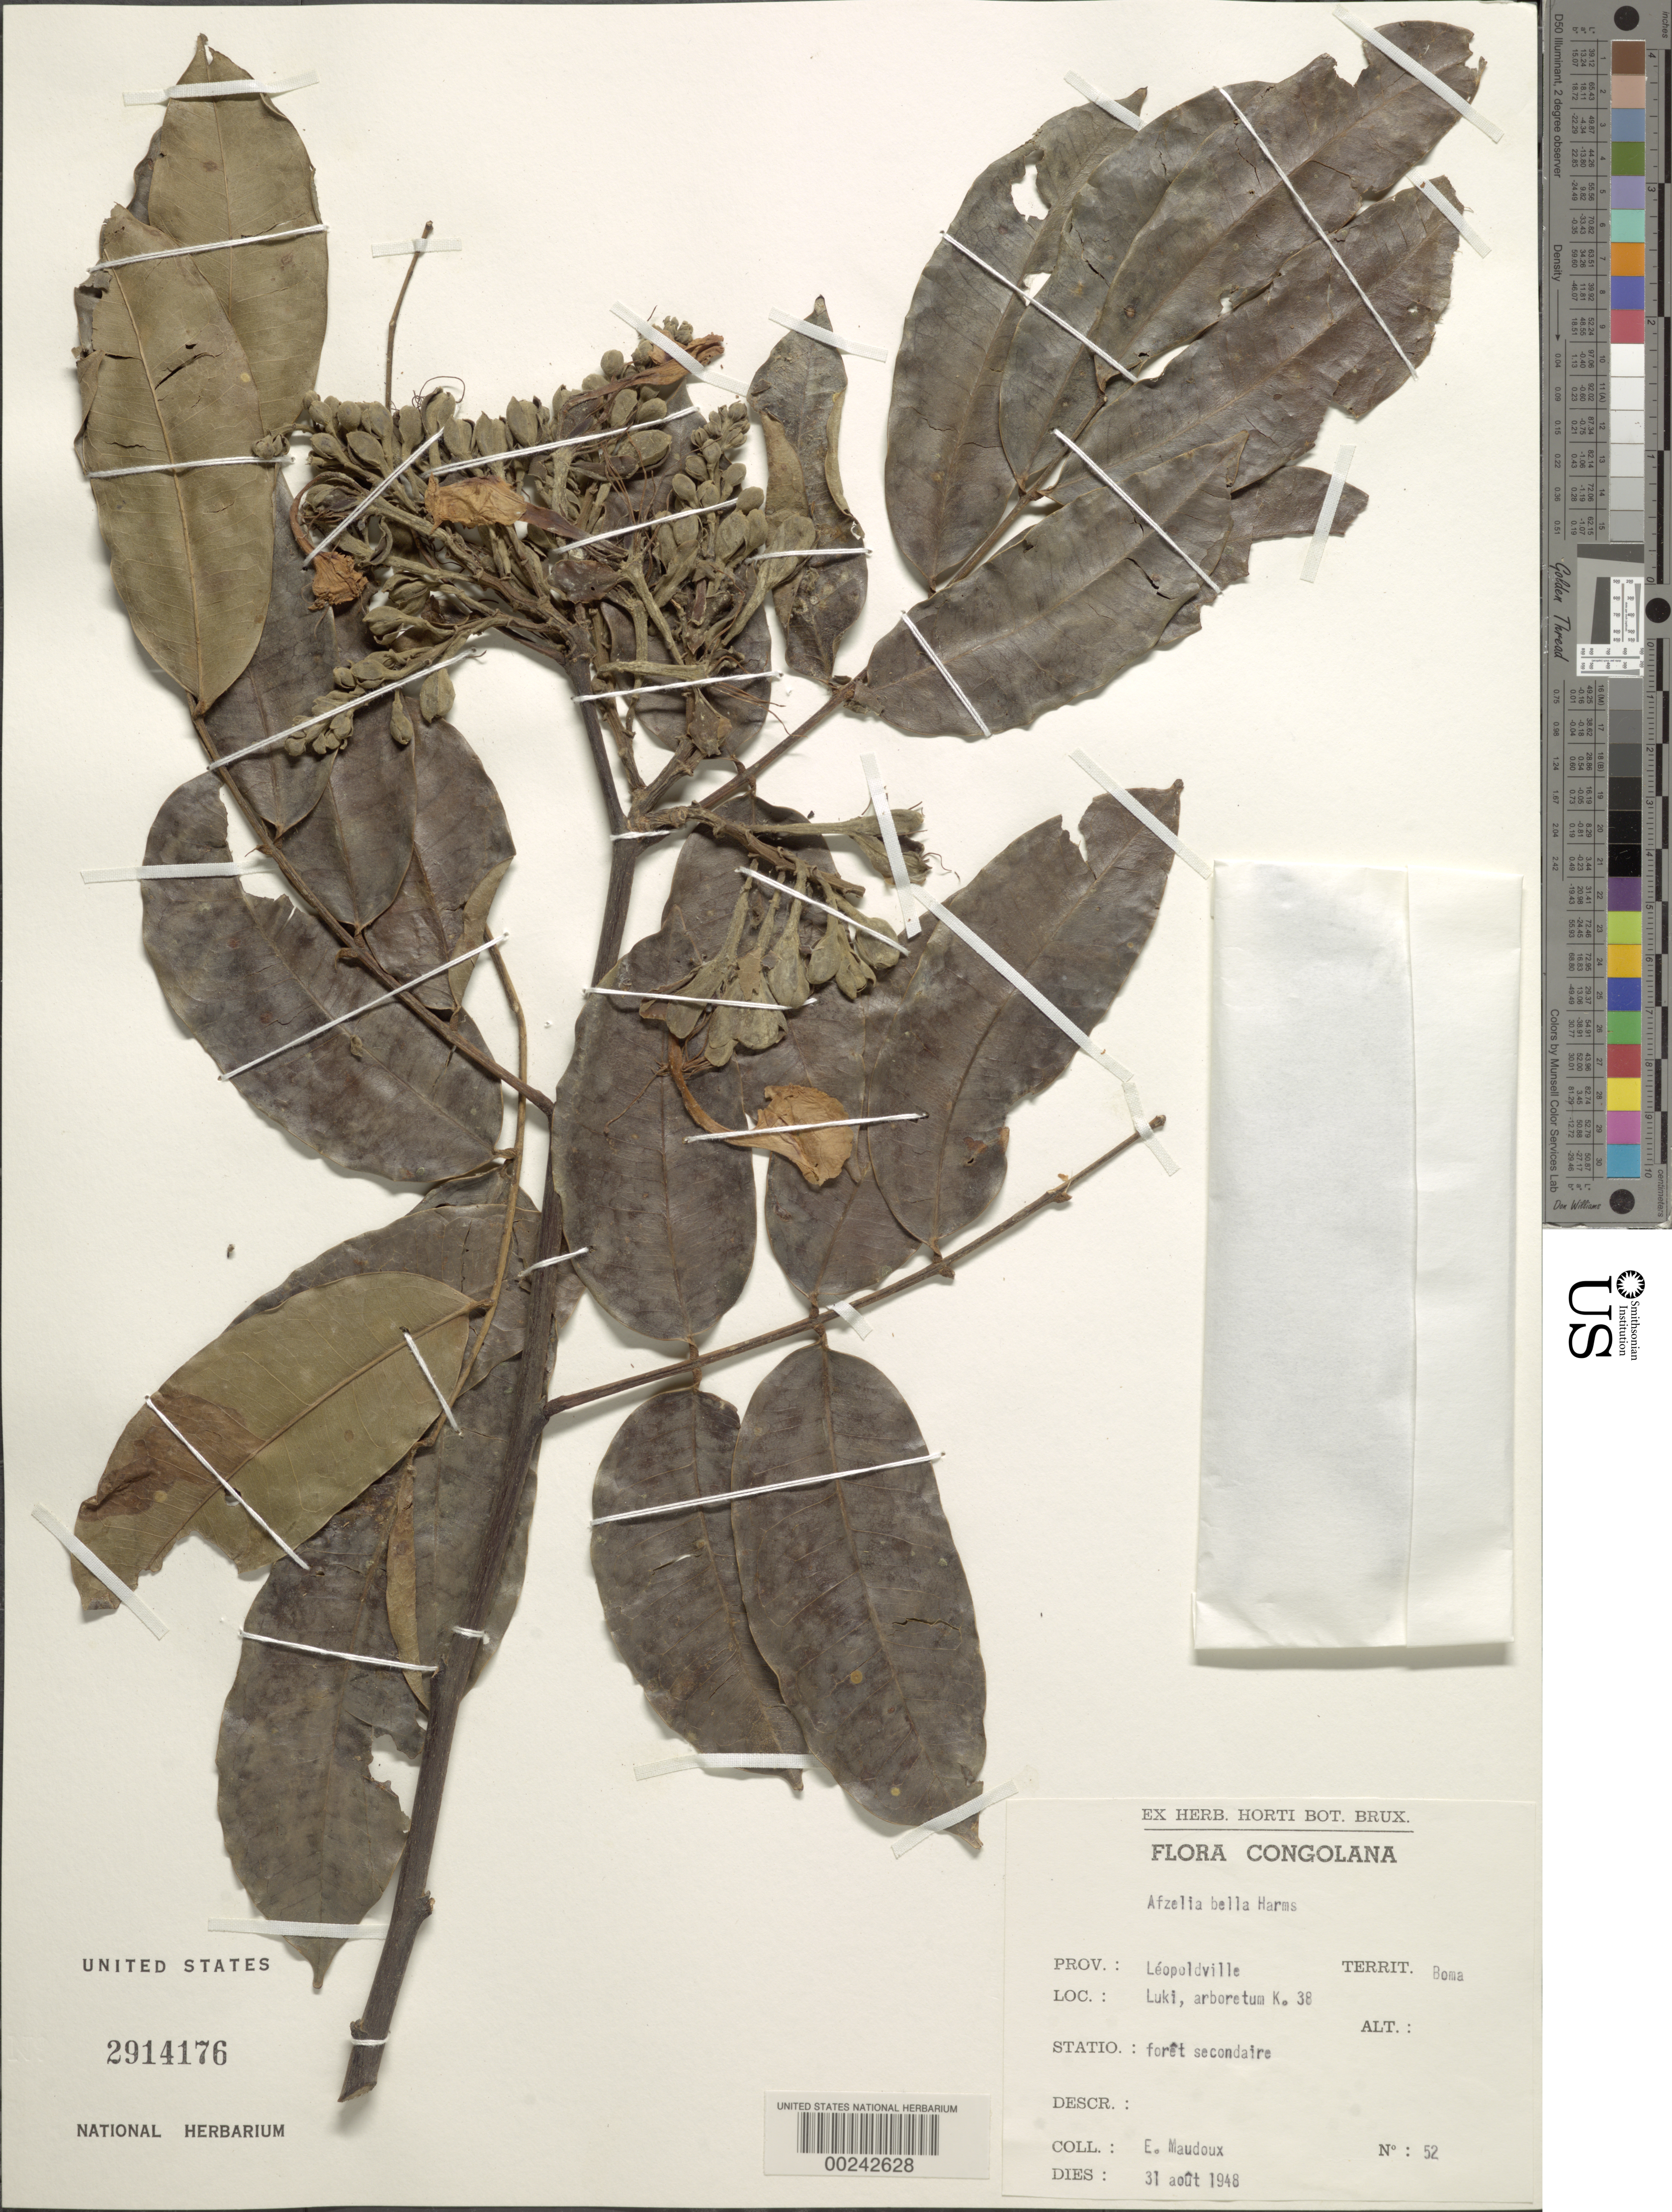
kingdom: Plantae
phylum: Tracheophyta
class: Magnoliopsida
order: Fabales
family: Fabaceae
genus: Afzelia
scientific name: Afzelia bella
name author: Harms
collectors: E. Maudoux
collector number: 52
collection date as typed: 31 Aug 1948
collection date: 1948-08-31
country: Congo, Democratic Republic of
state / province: Kinshasa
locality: Luki, arboretum k. 38; leopoldville prov.; boma territ.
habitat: Secondary forest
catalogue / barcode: US 2914176